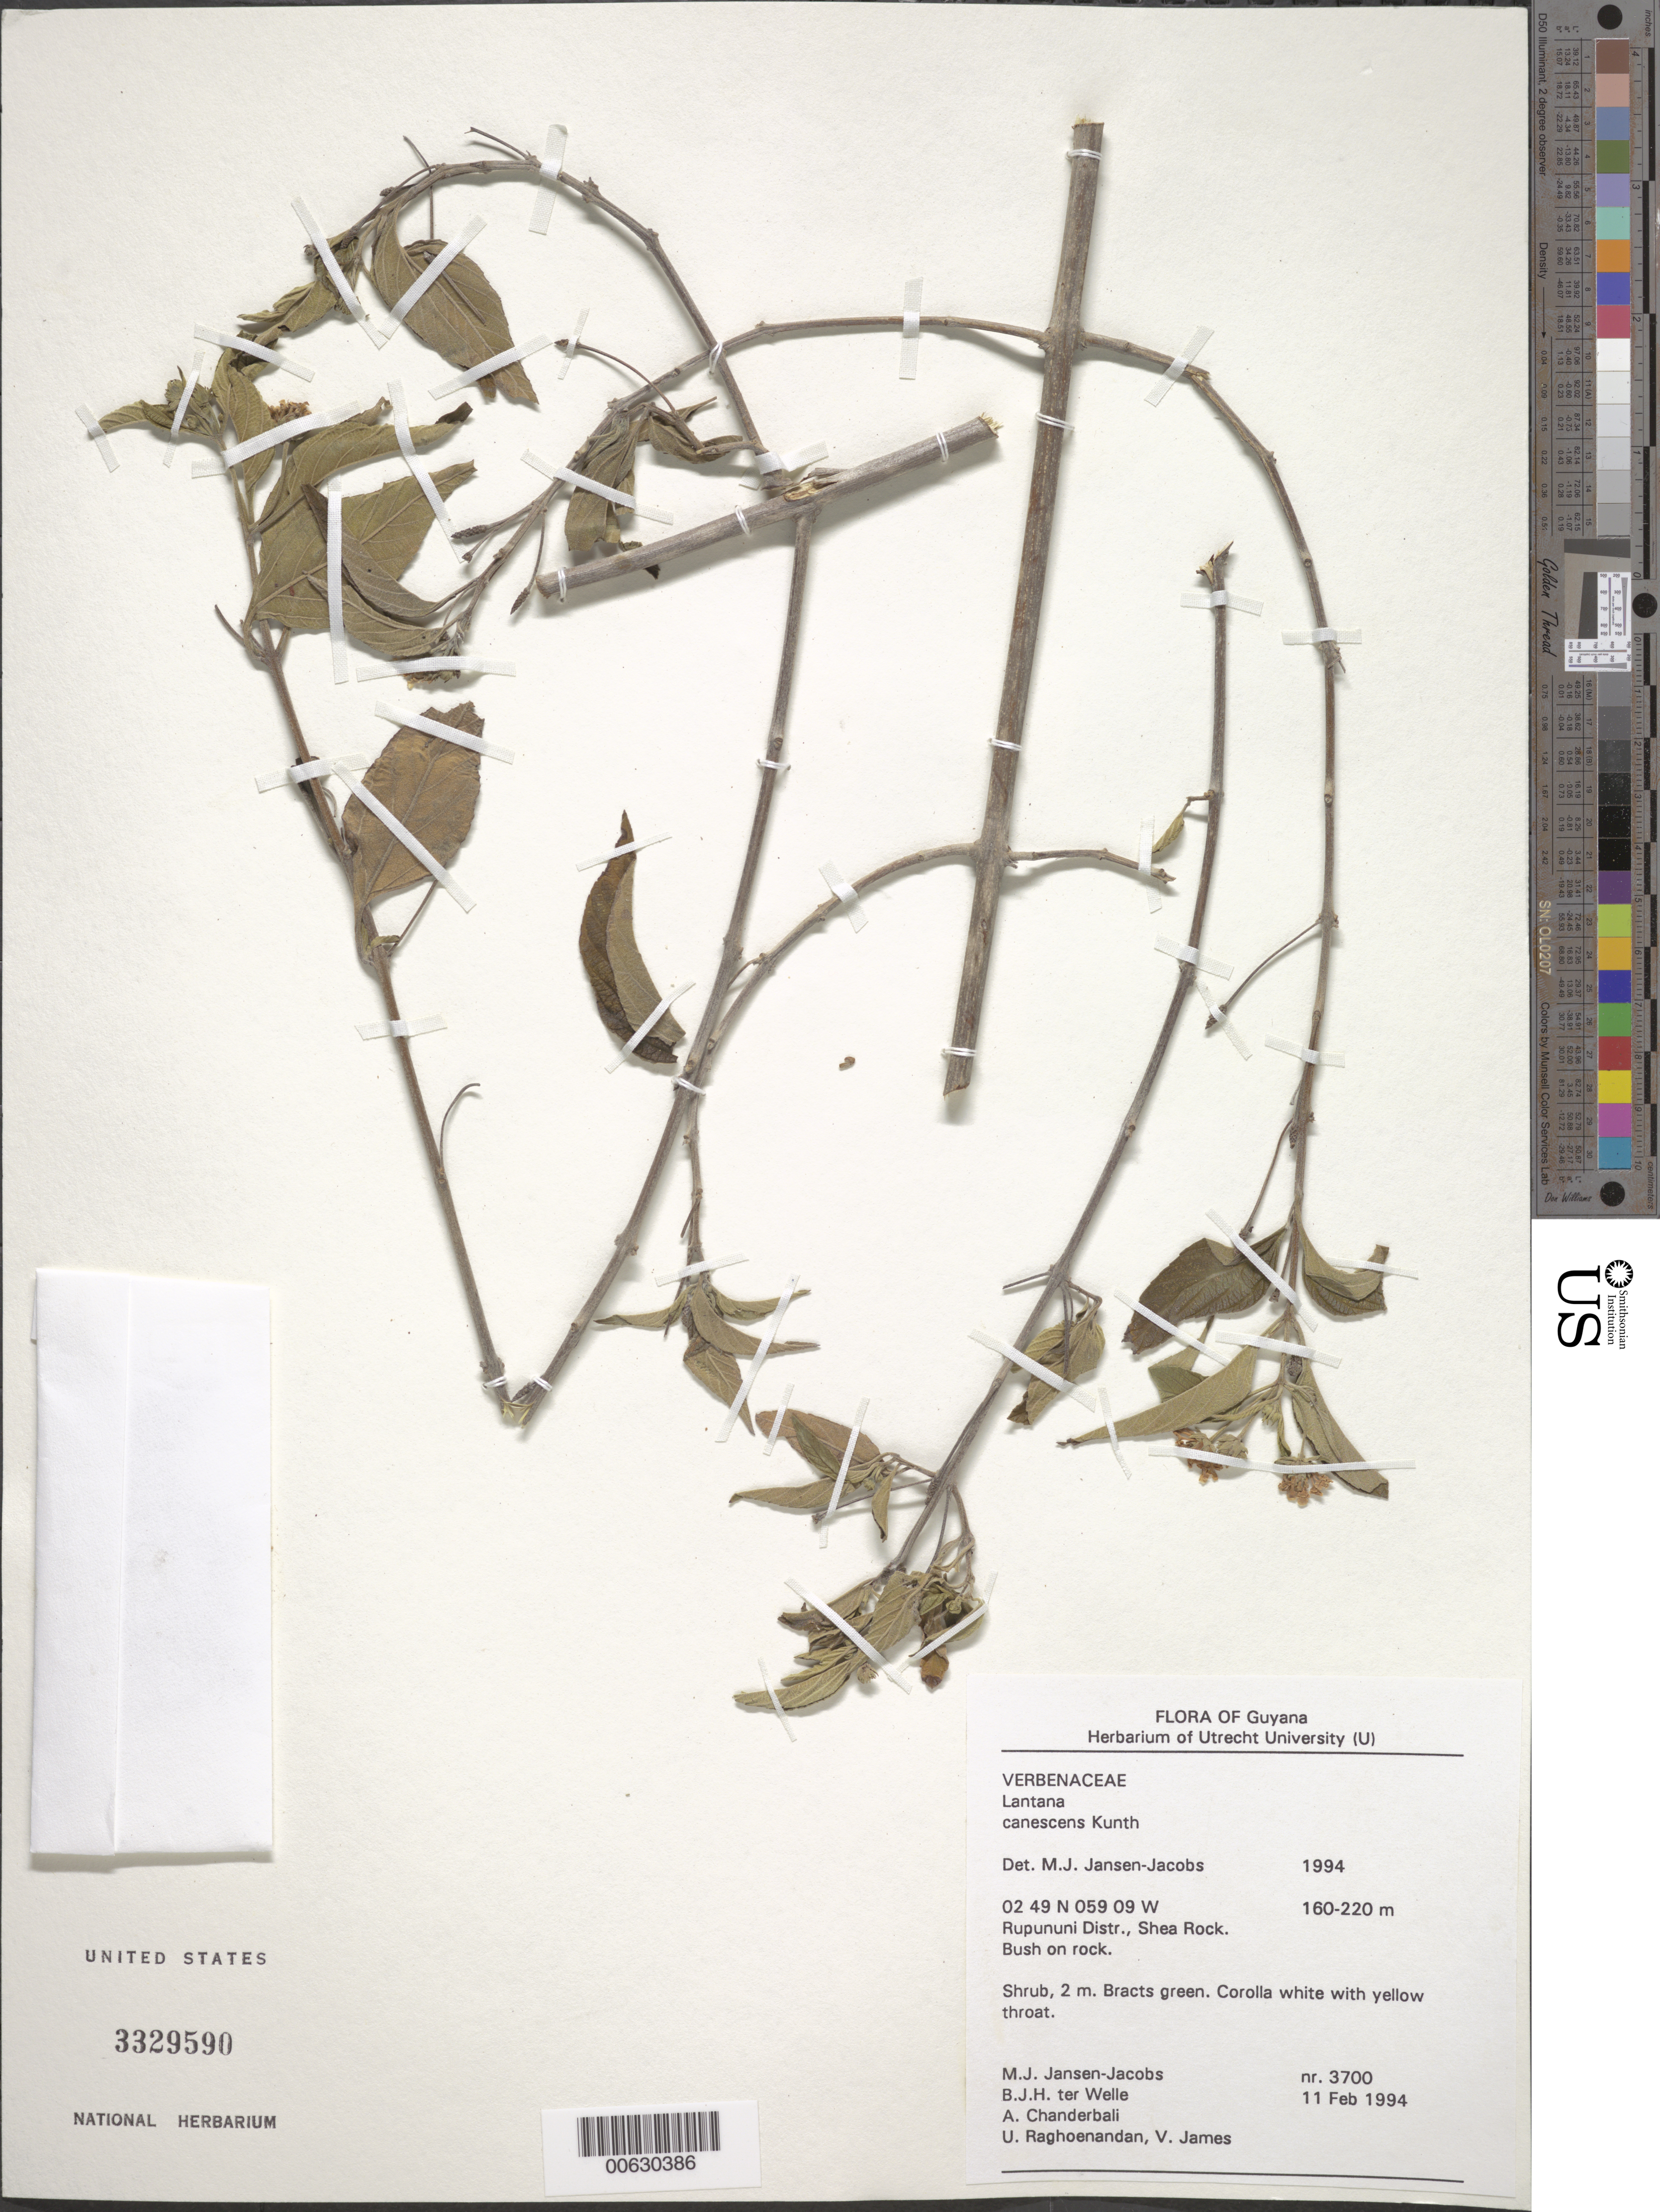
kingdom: Plantae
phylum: Tracheophyta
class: Magnoliopsida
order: Lamiales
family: Verbenaceae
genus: Lantana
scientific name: Lantana canescens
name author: Kunth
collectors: M. J. Jansen-Jacobs, B. Welle, A. S. Chanderbali, U. Raghoenandan & V. James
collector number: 3700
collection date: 1994-02-11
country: Guyana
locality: Rupununi Distr., Shea Rock.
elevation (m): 160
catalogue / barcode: US 3329590